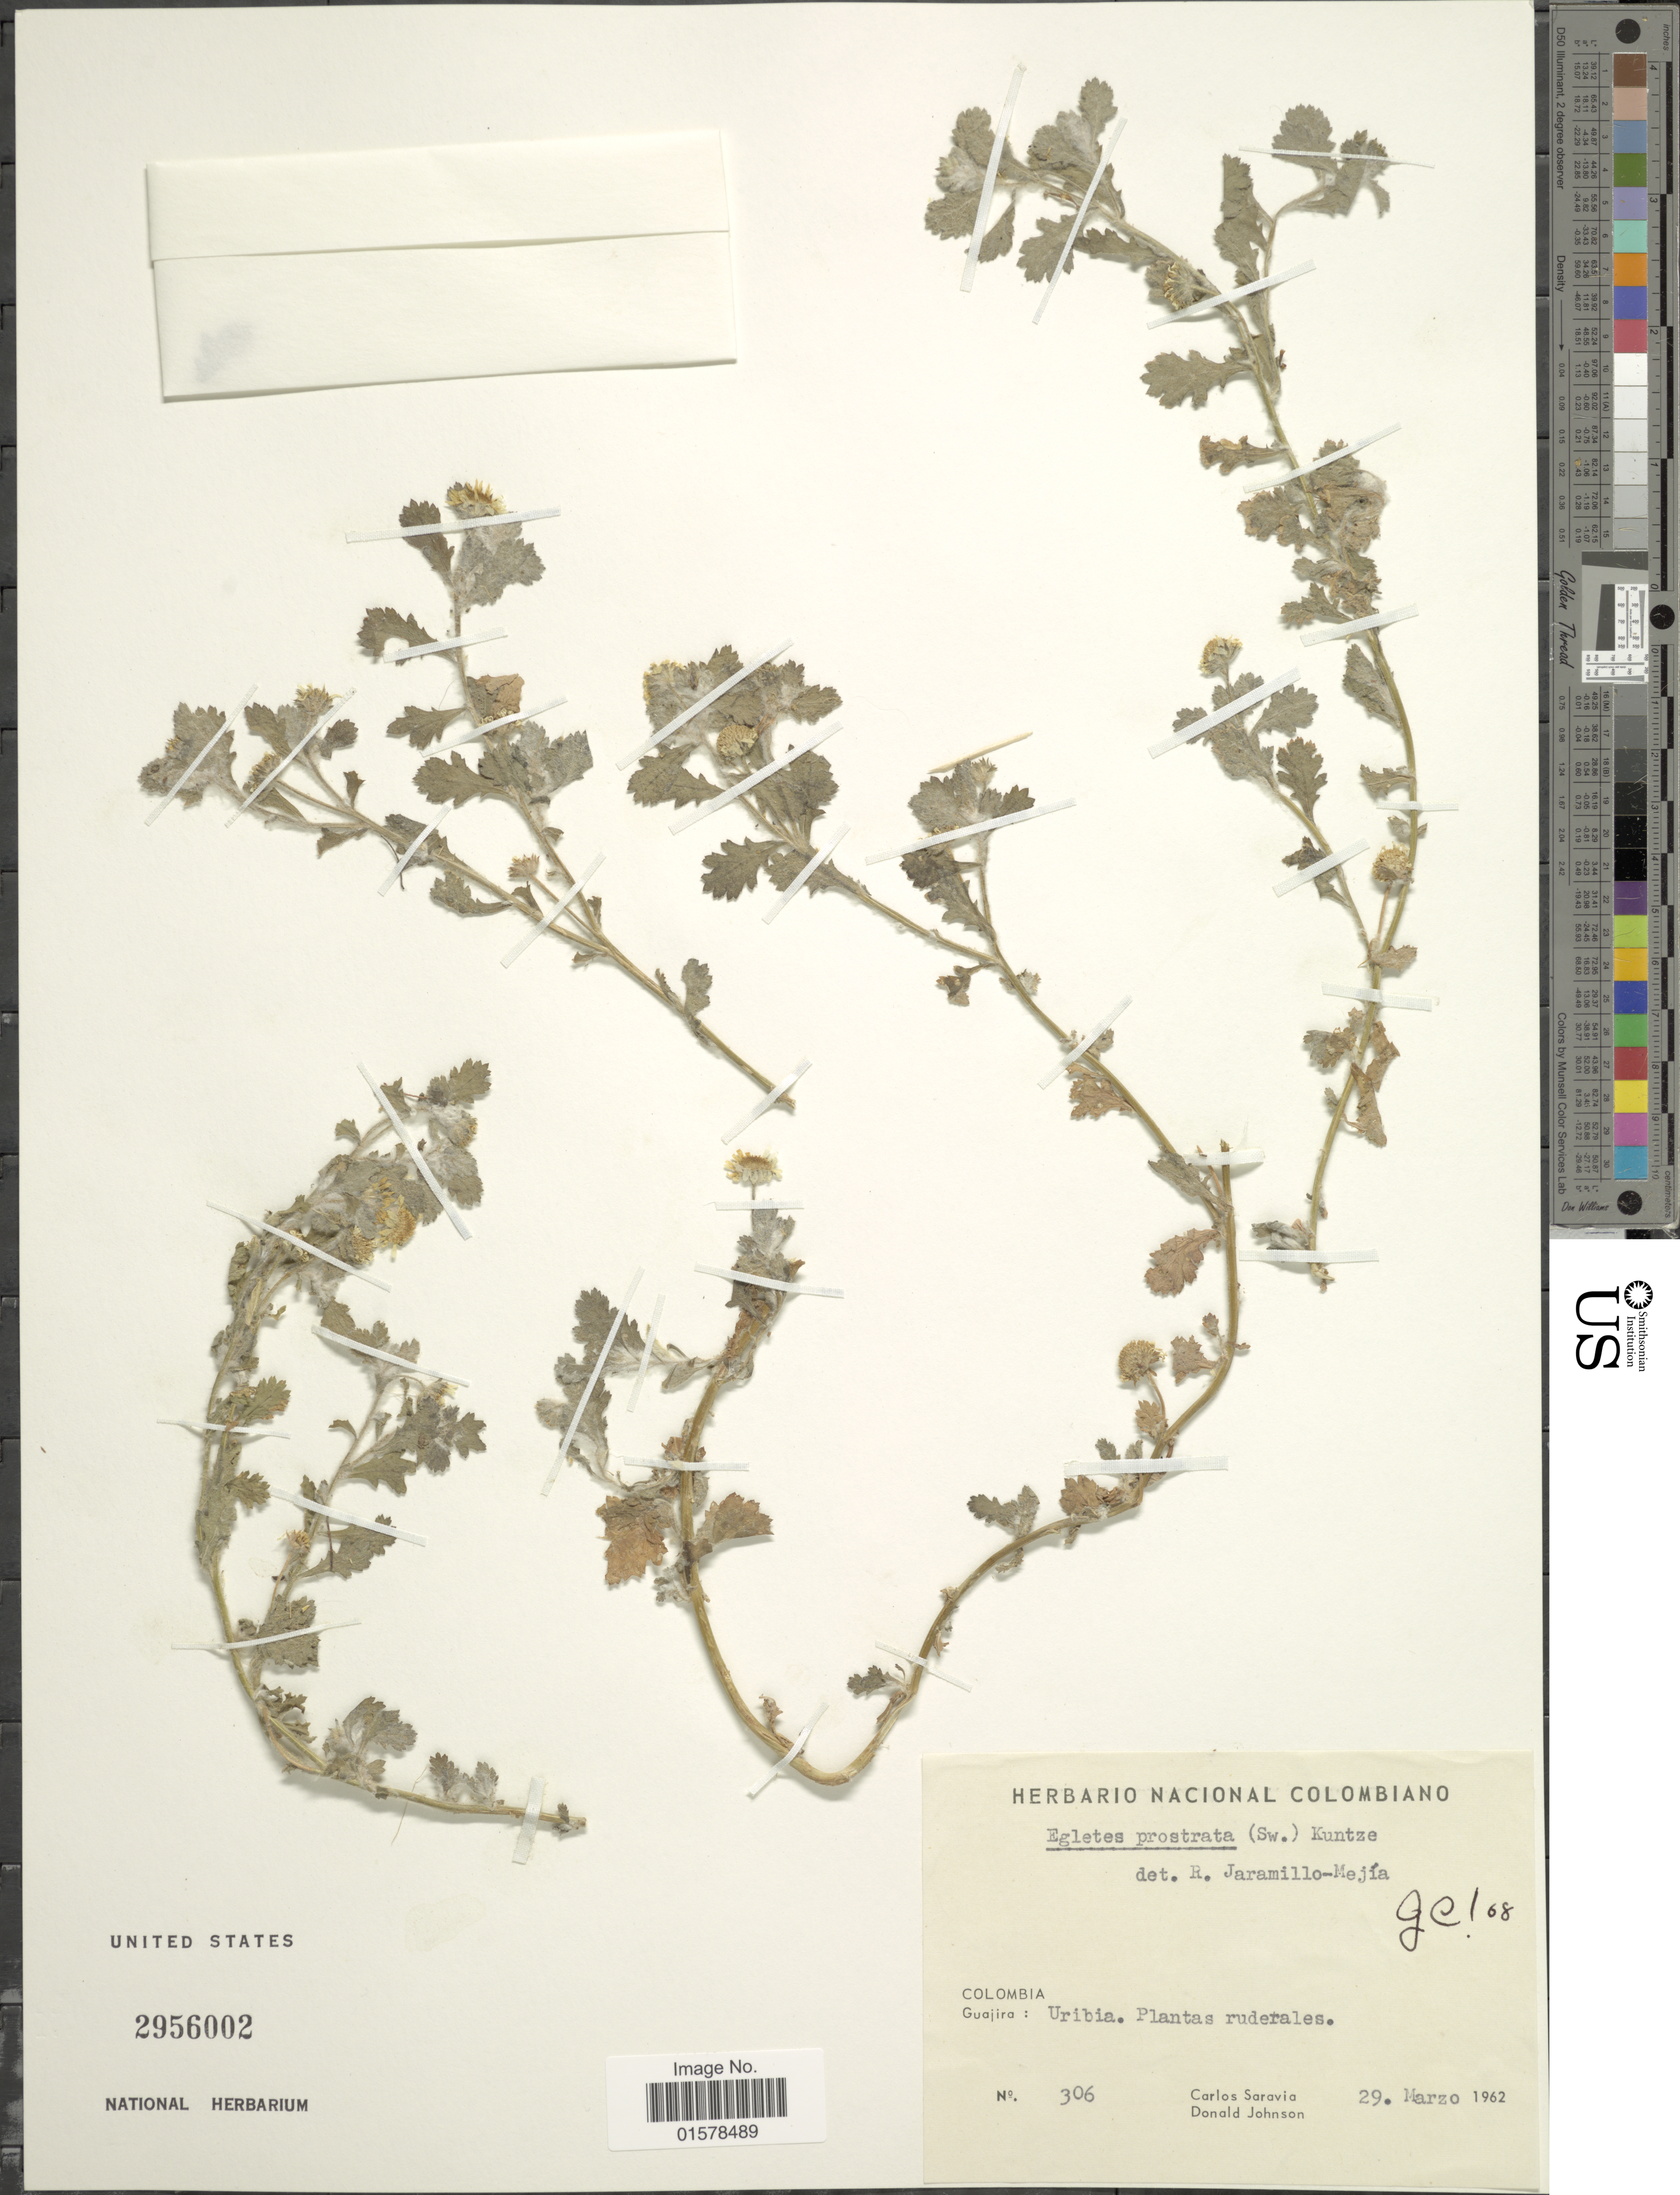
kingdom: Plantae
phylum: Tracheophyta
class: Magnoliopsida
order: Asterales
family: Asteraceae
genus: Egletes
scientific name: Egletes prostrata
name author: (Sw.) Kuntze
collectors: C. Saravia & D. Johnson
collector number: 306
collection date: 1962-03-29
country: Colombia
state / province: La Guajira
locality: Colombia. Guajira: Uribia.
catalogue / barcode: US 2956002